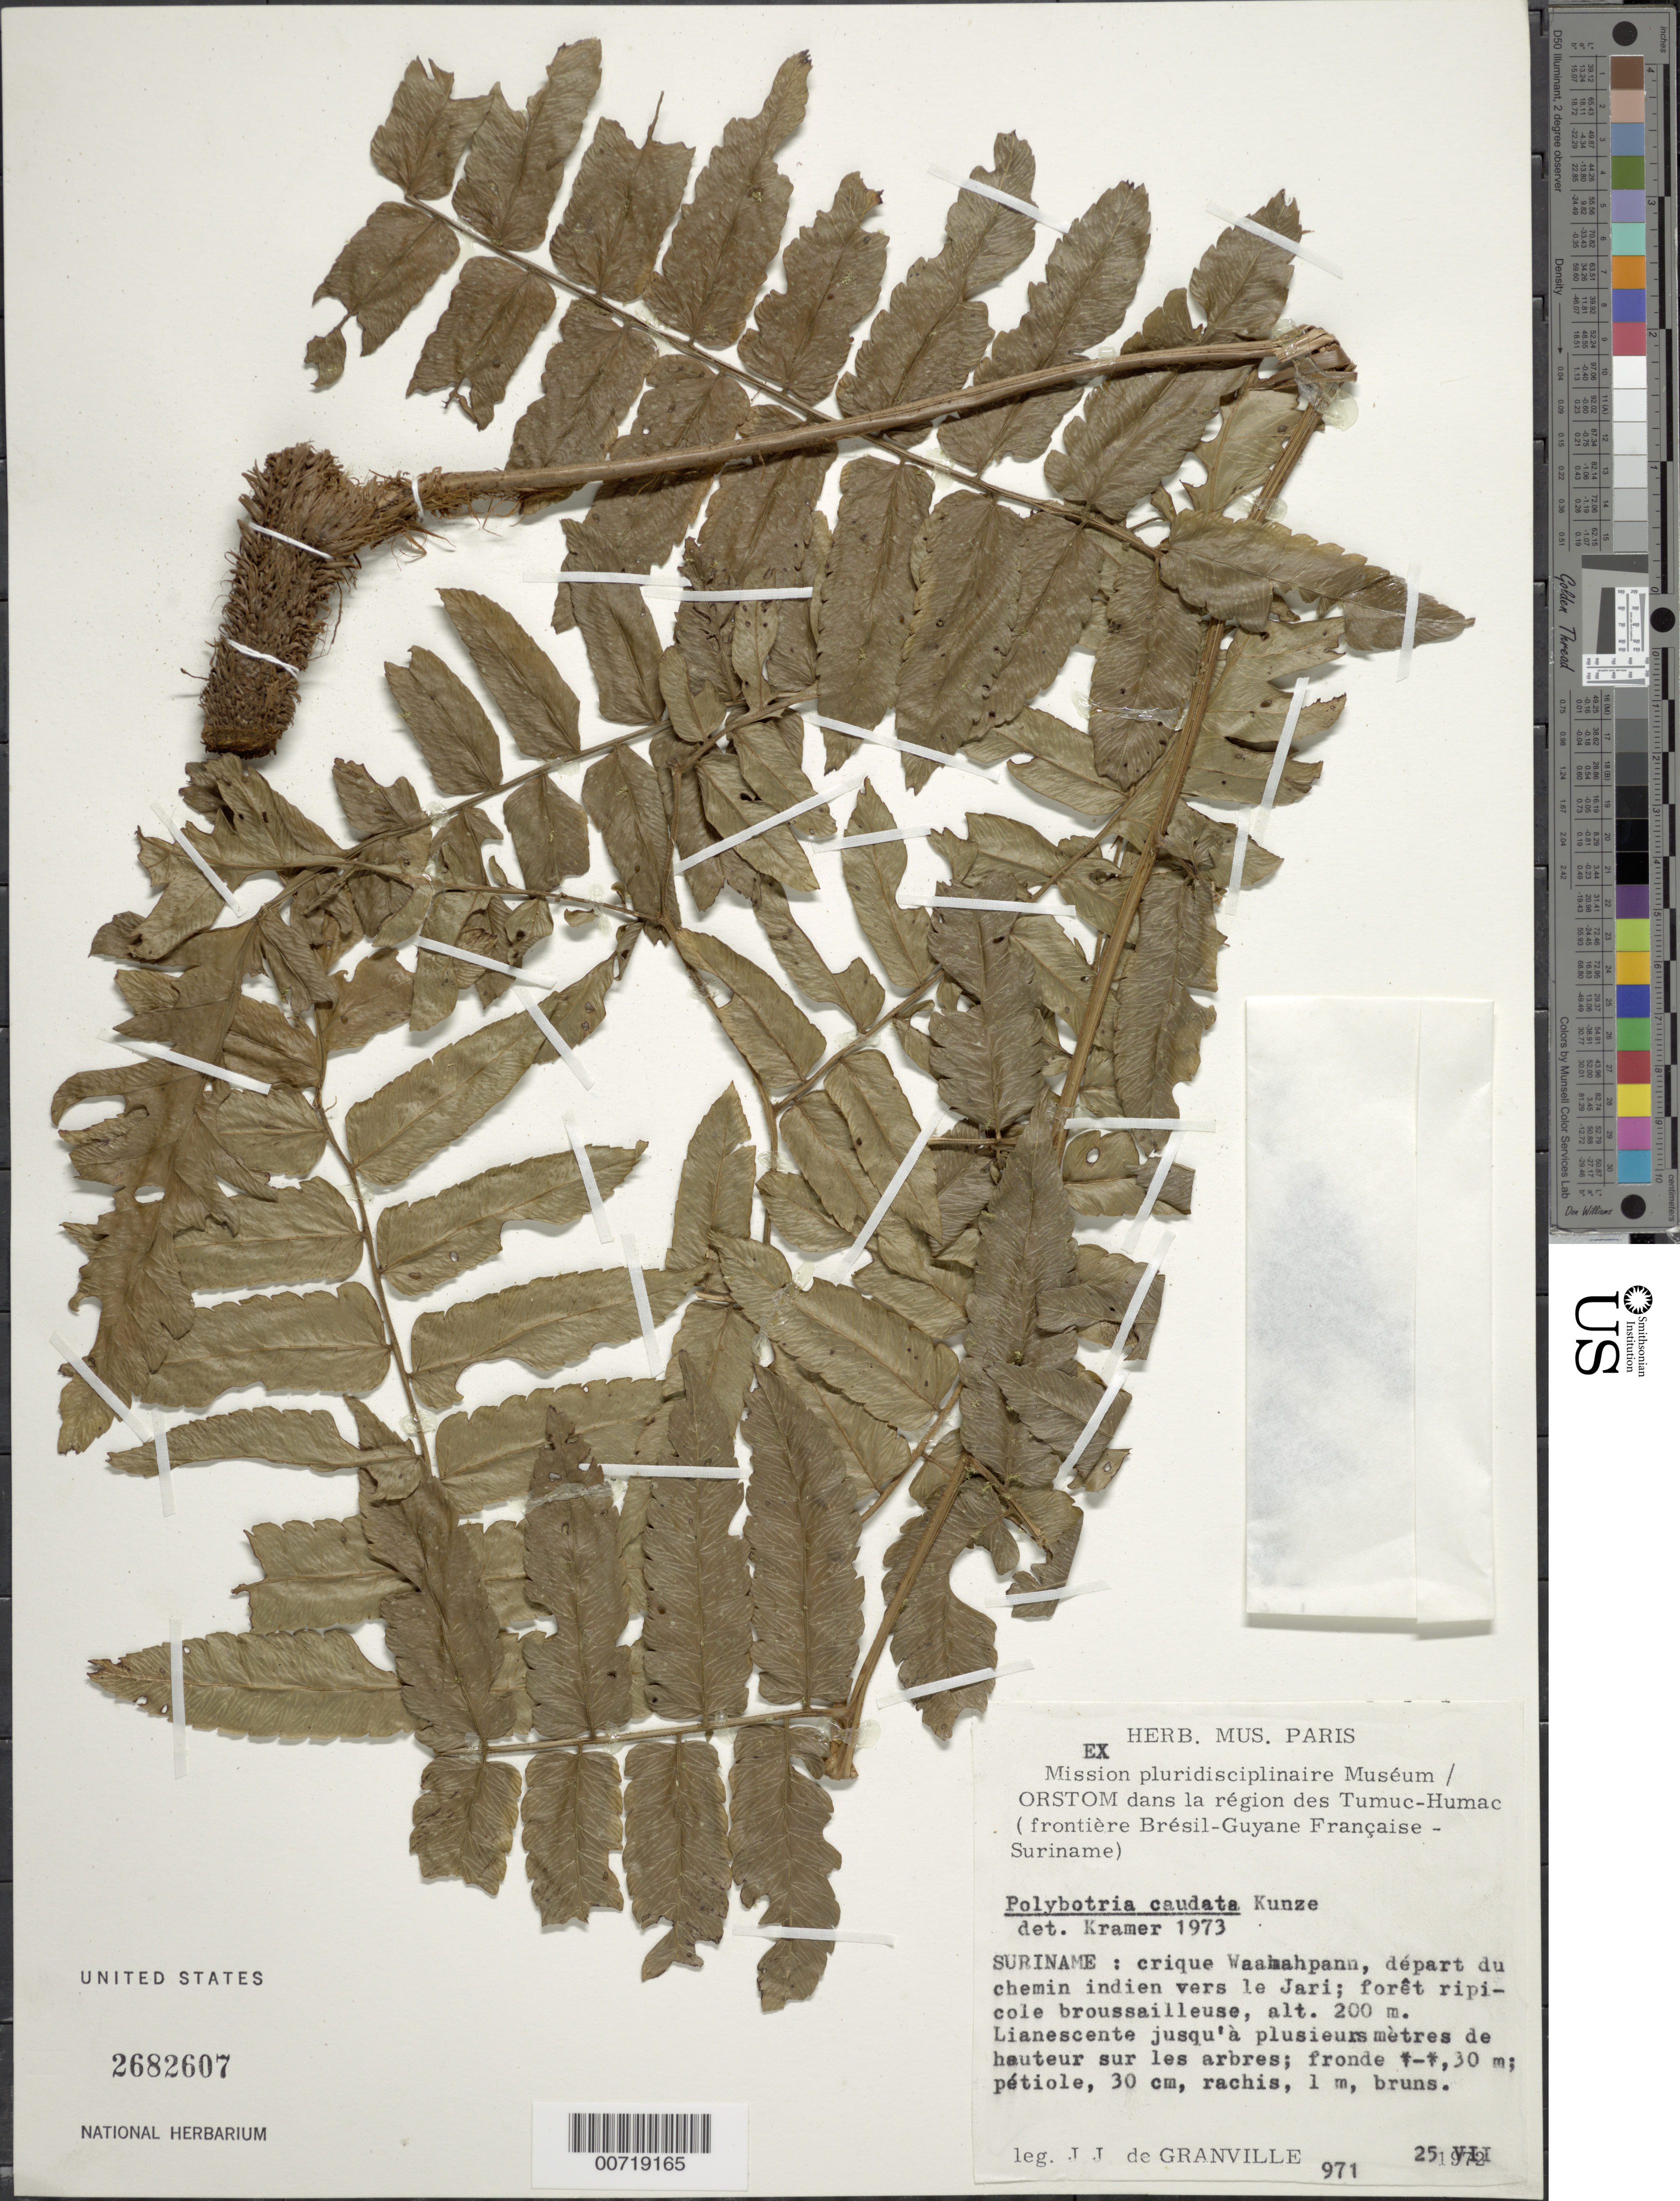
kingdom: Plantae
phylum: Tracheophyta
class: Polypodiopsida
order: Polypodiales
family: Dryopteridaceae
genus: Polybotrya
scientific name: Polybotrya caudata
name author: Kunze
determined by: Kramer, K. U.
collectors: J.-J. de Granville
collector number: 971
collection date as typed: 5-Jul-72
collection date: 1972-07-05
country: Suriname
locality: Crique Waamahpann, near Jari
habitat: Forêt ripicole broussailleuse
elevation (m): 200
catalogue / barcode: US 2682607